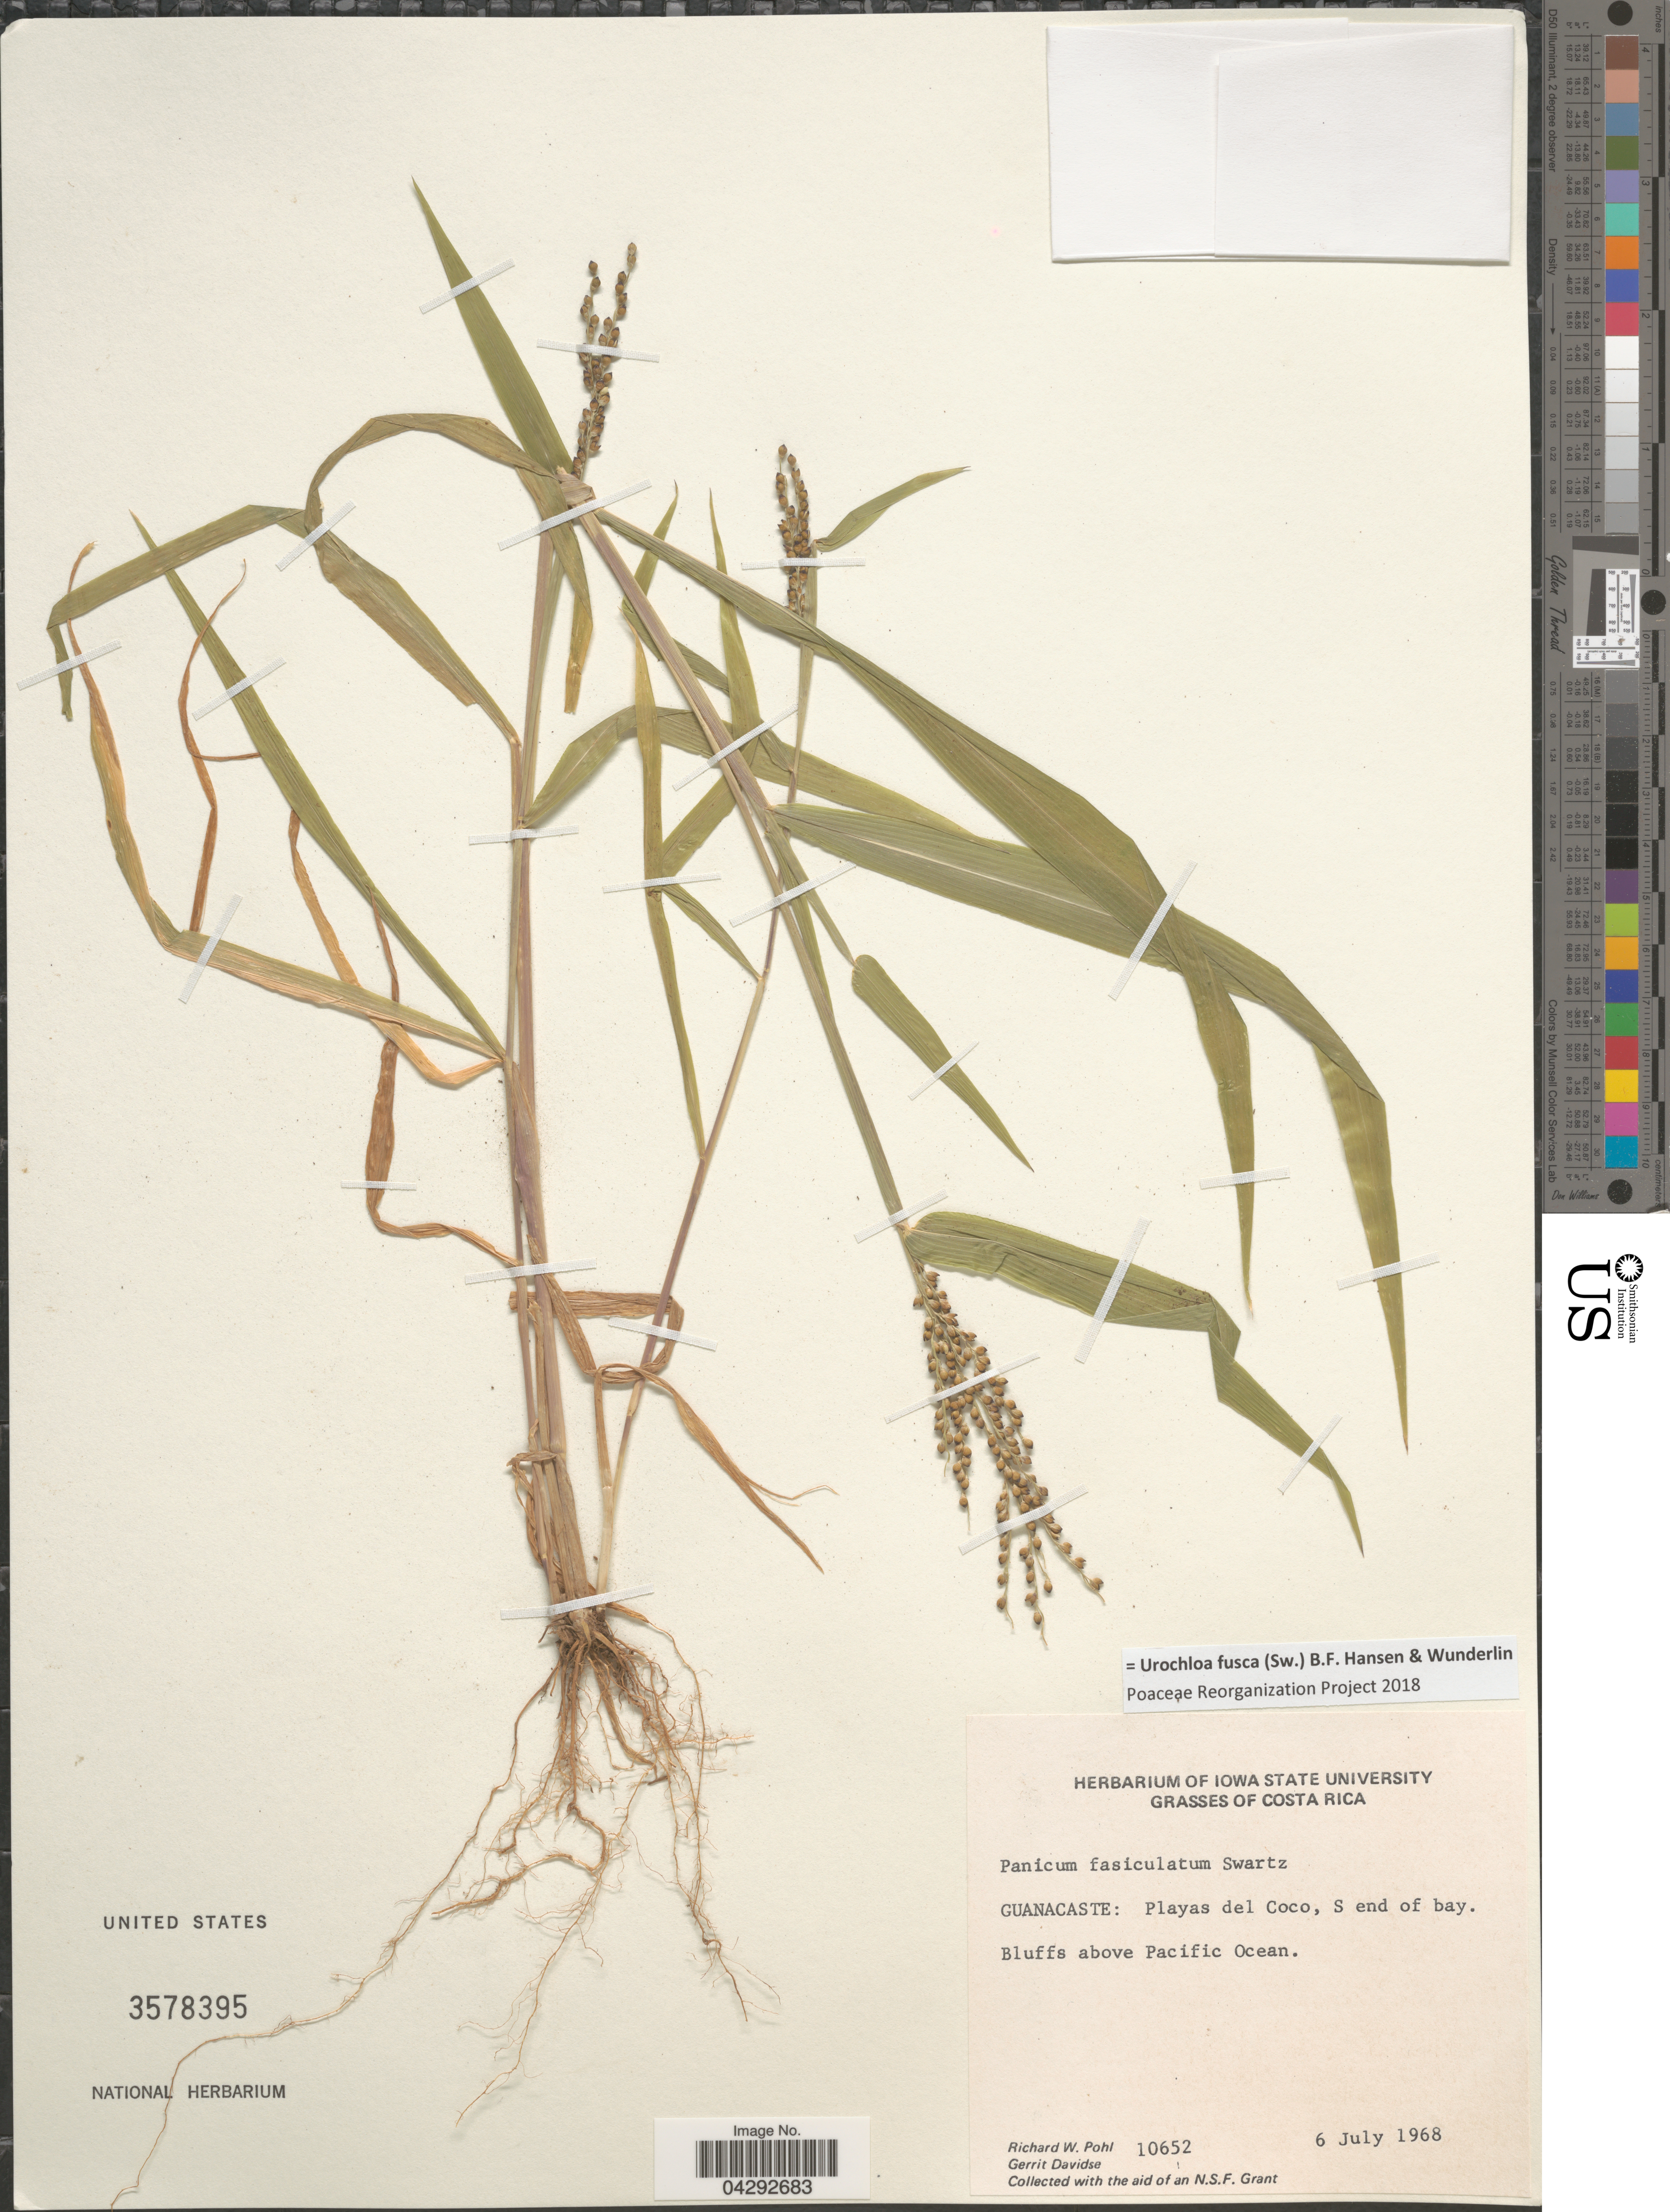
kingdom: Plantae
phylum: Tracheophyta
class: Liliopsida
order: Poales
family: Poaceae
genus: Urochloa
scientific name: Urochloa fusca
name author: (Sw.) B.F. Hansen & Wunderlin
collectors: R. W. Pohl & G. Davidse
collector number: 10652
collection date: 1968-07-06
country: Costa Rica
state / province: Guanacaste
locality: Playas del Coco, S end of bay. Bluffs above Pacific Ocean.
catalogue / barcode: US 3578395